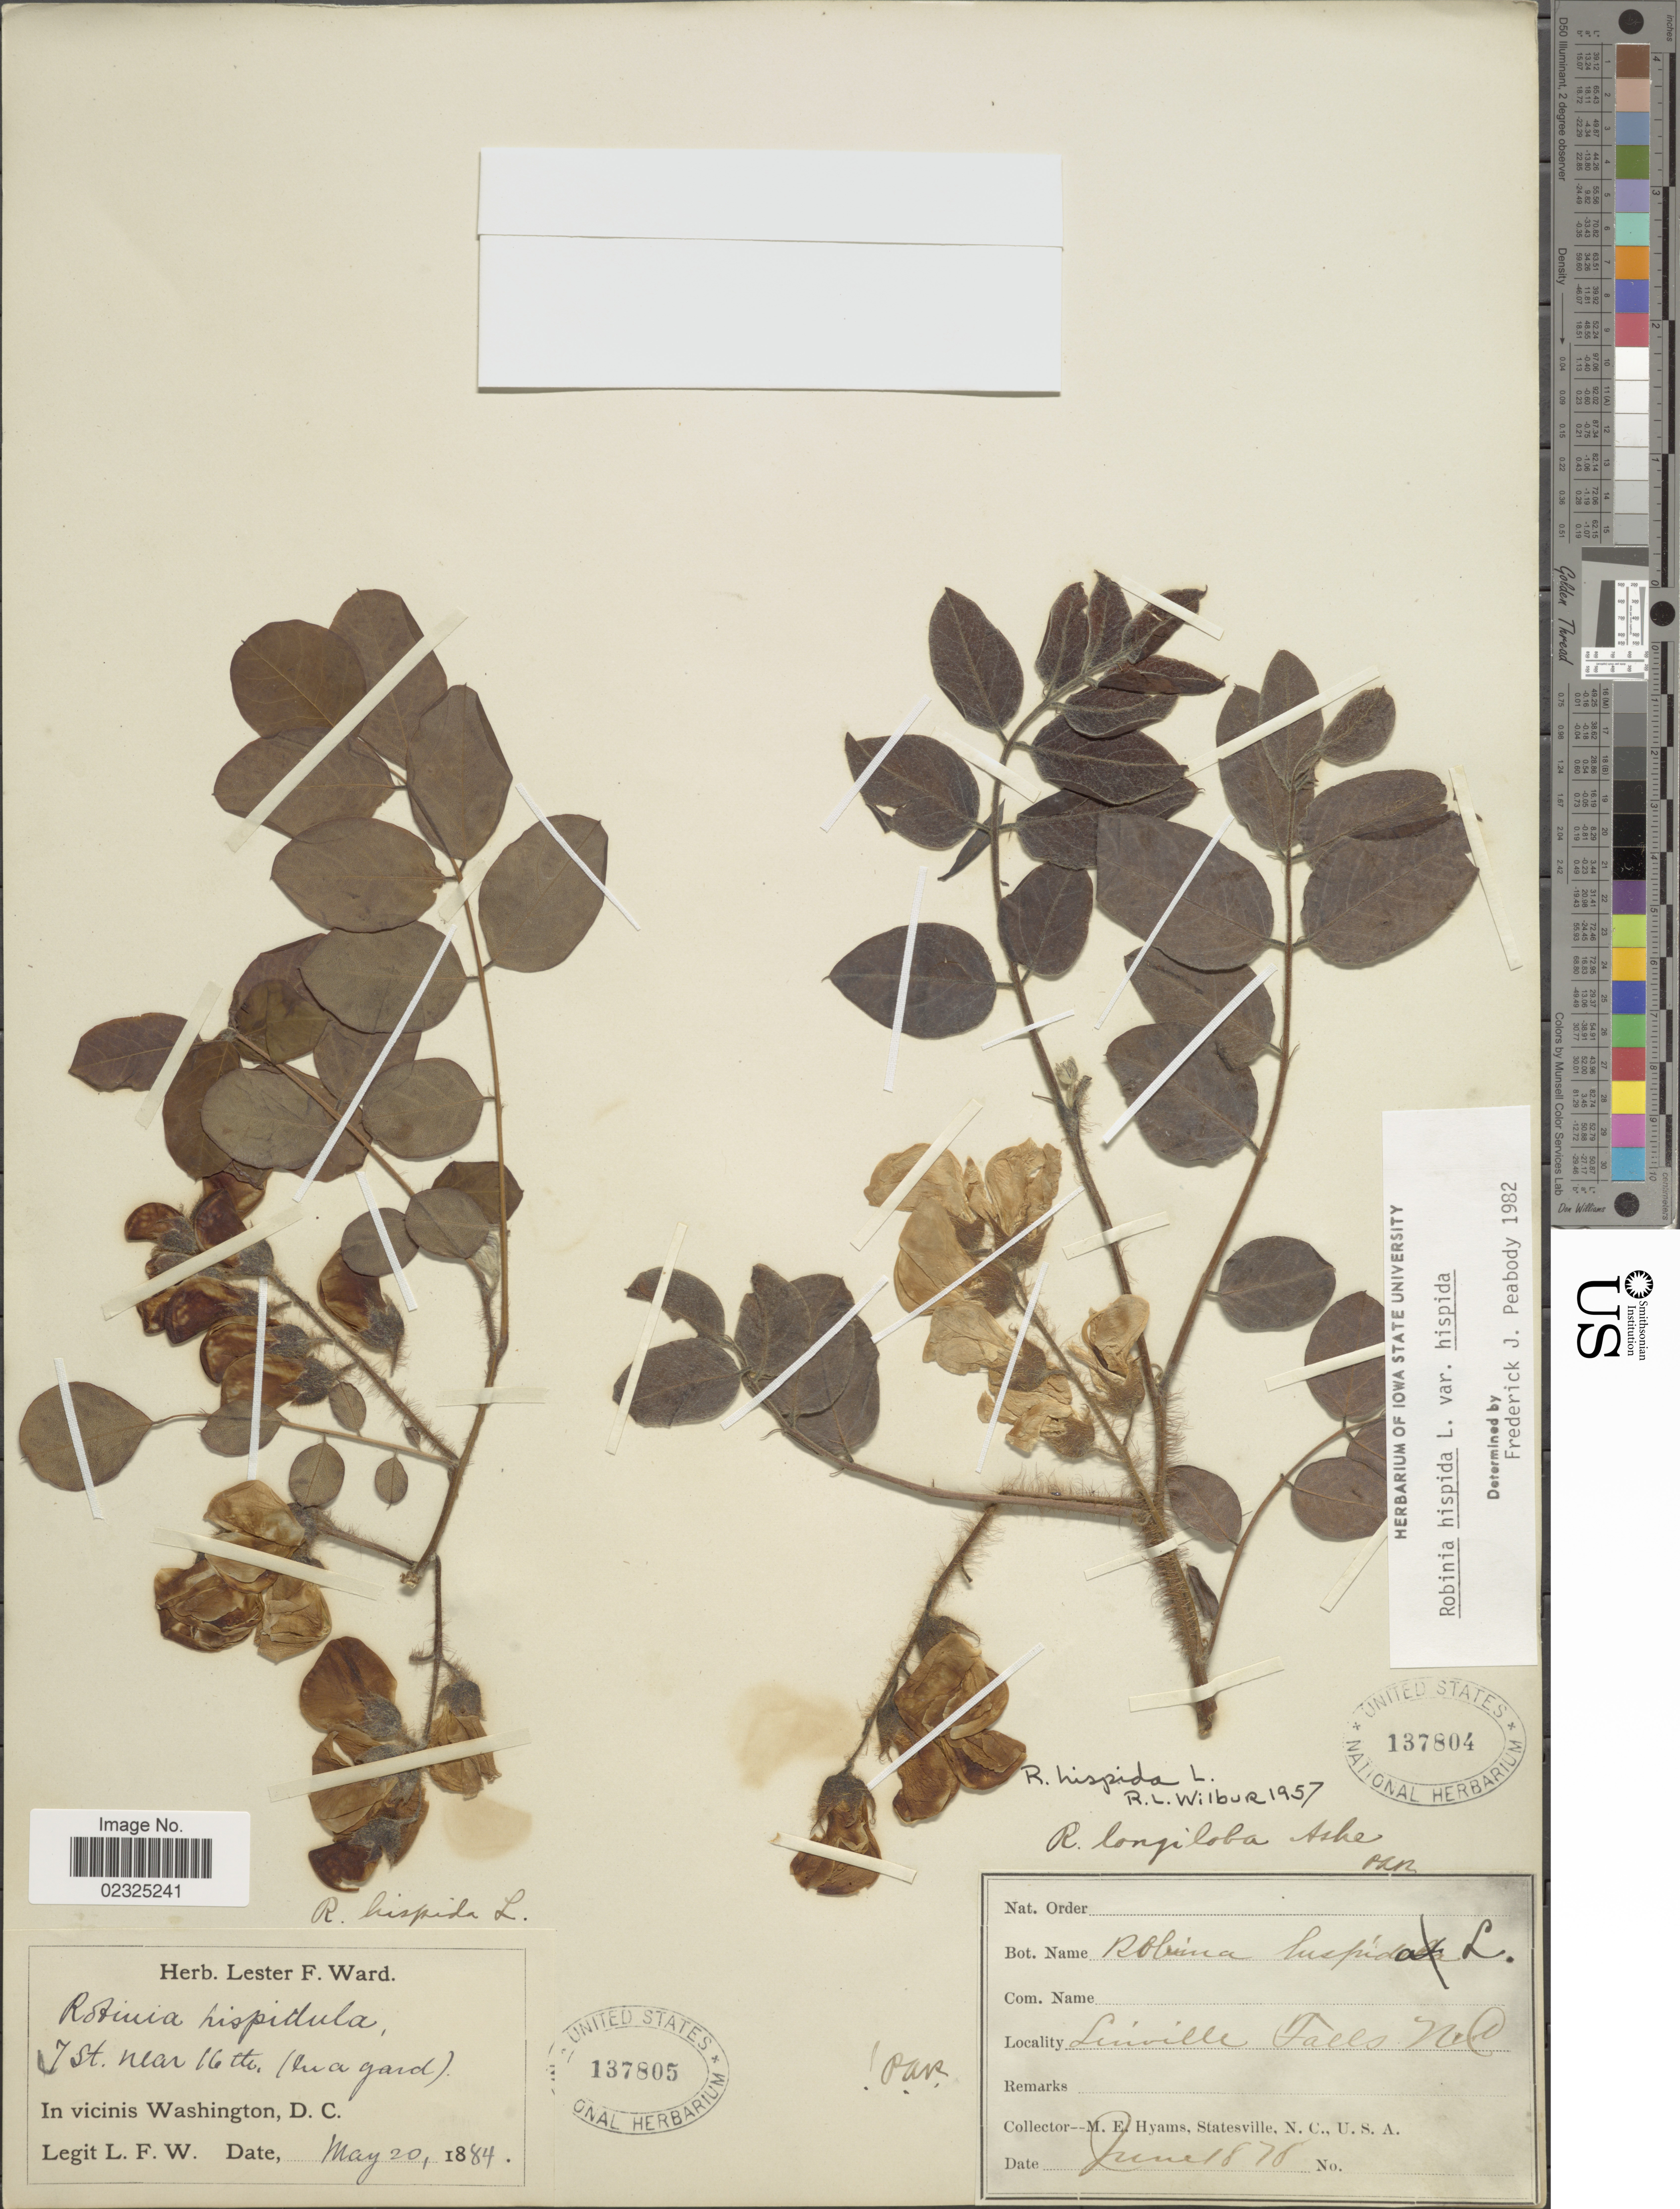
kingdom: Plantae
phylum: Tracheophyta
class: Magnoliopsida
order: Fabales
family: Fabaceae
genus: Robinia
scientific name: Robinia hispida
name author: L.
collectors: L. F. Ward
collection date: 1884-05-20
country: United States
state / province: District of Columbia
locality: In vicinis Washington, D. C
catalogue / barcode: US 137805-2